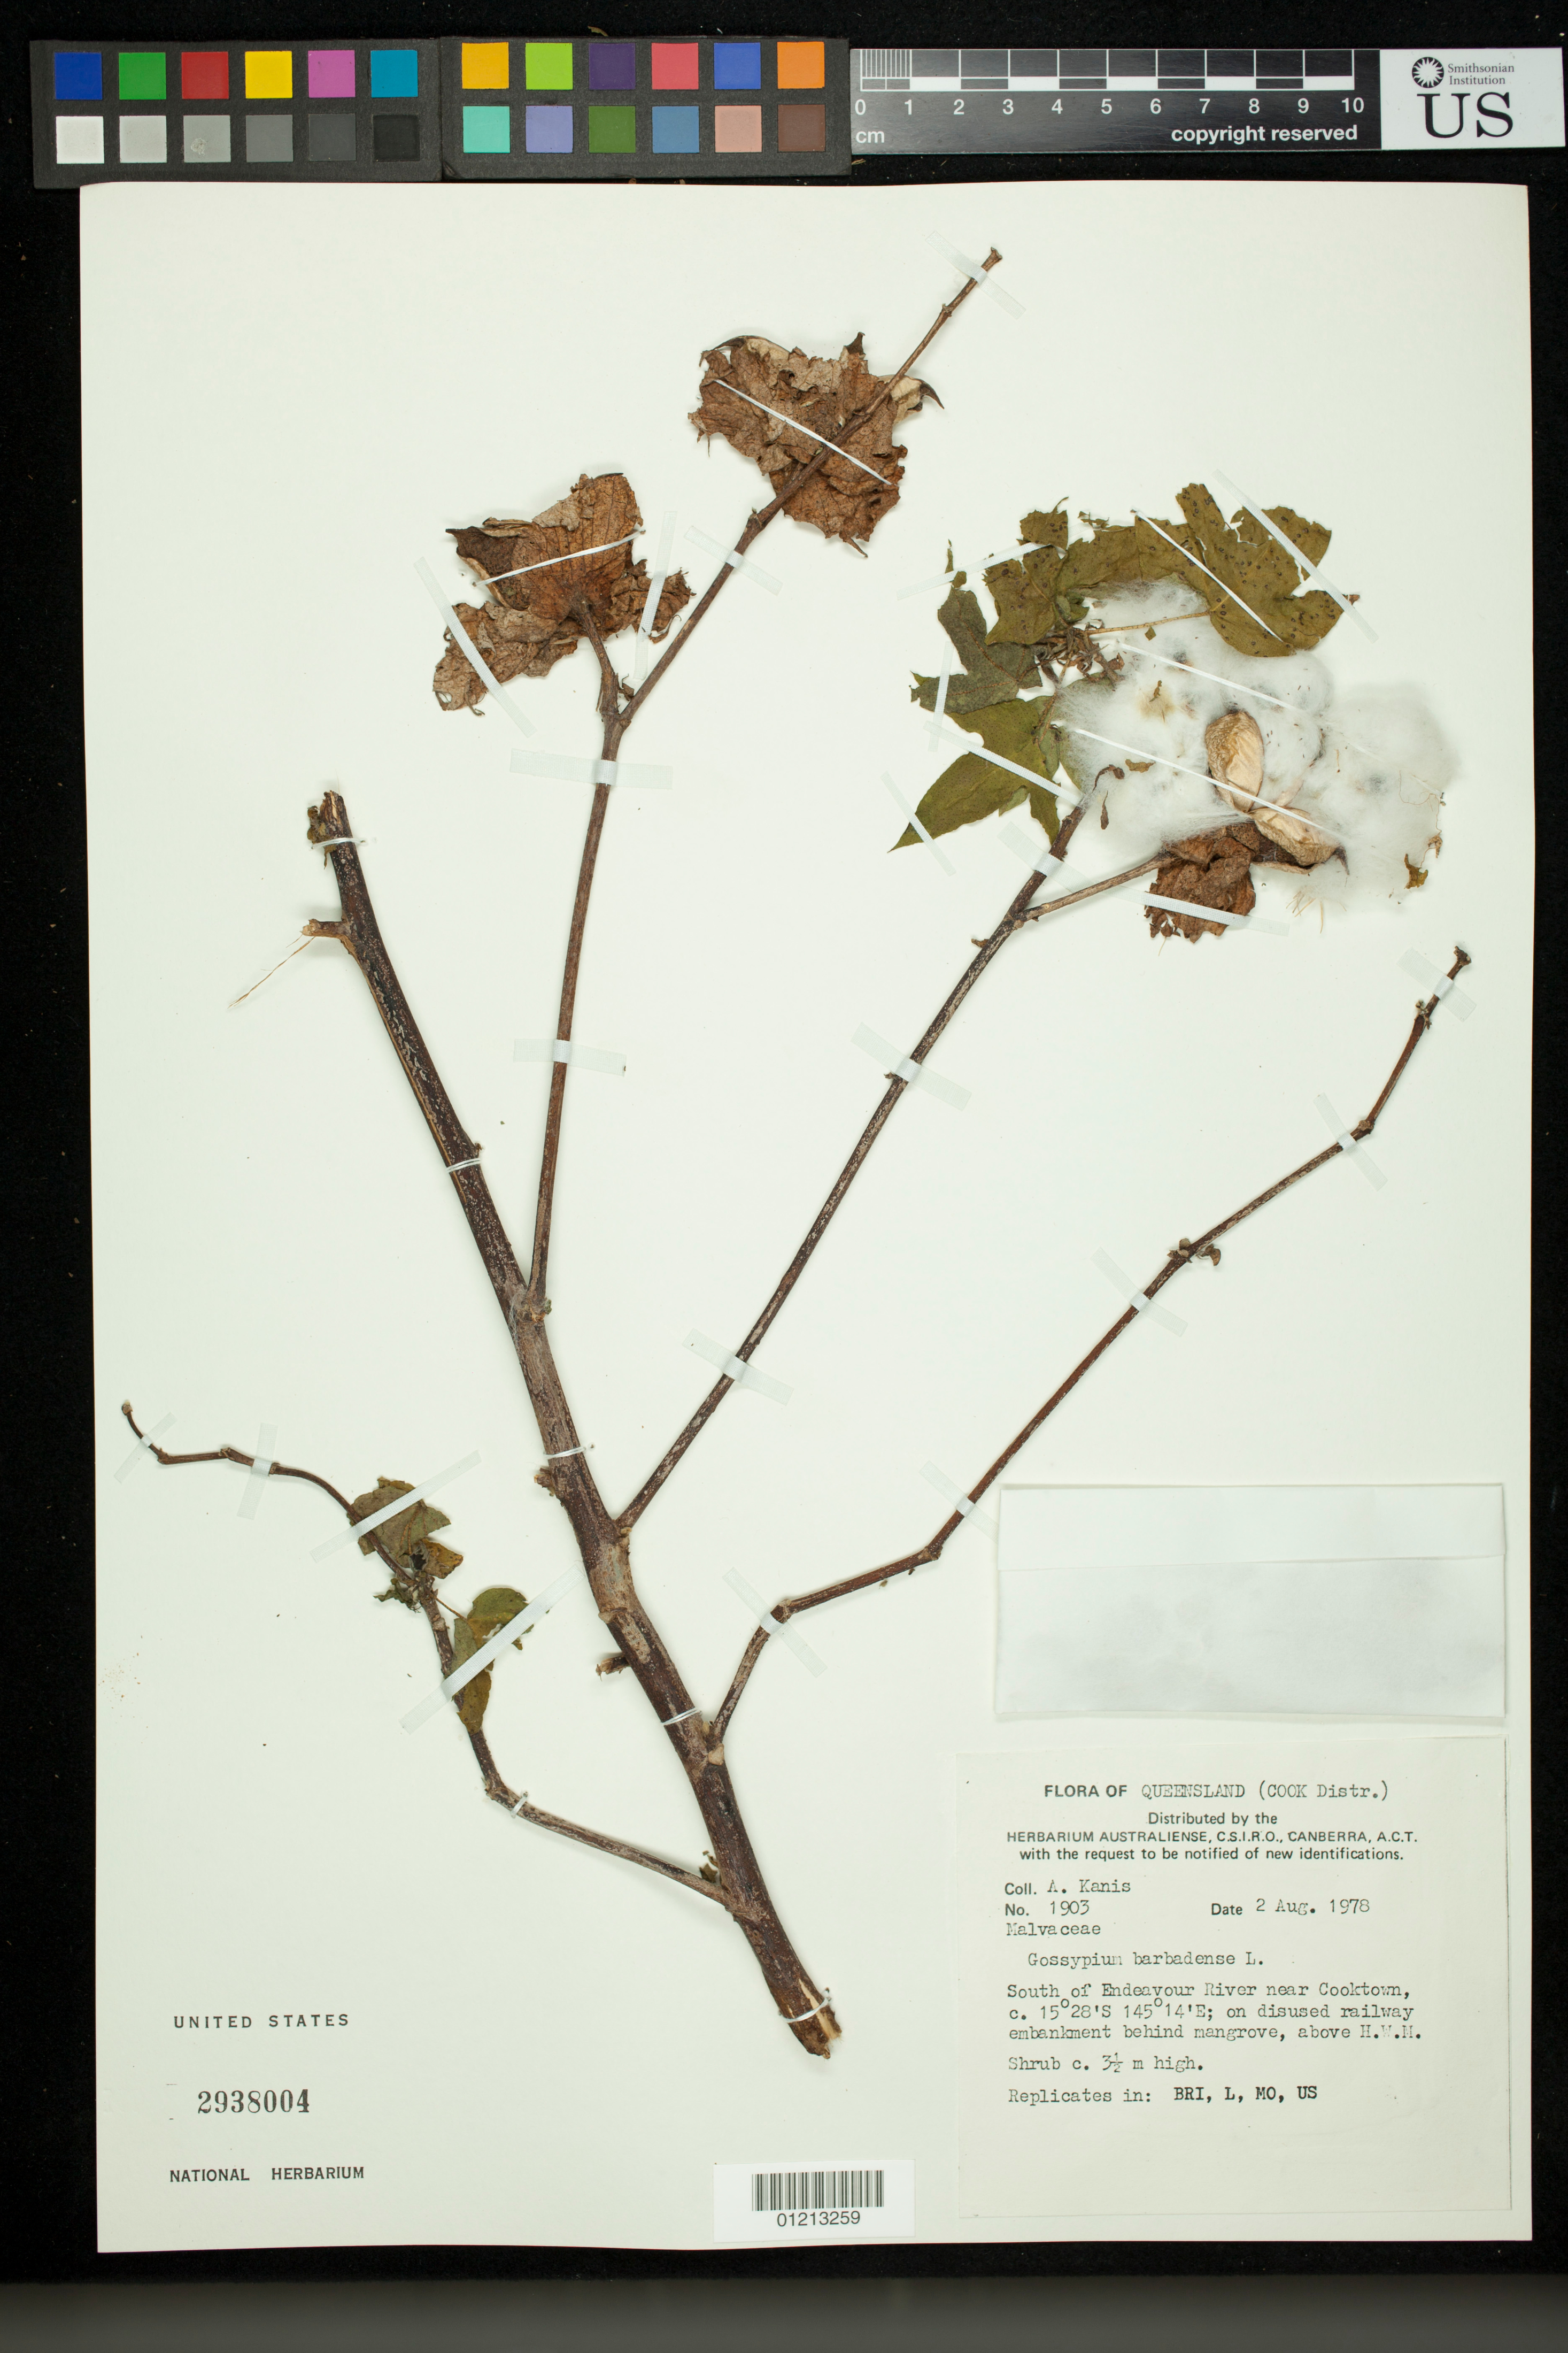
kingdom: Plantae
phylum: Tracheophyta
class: Magnoliopsida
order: Malvales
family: Malvaceae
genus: Gossypium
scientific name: Gossypium barbadense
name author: L.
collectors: A. Kanis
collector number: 1903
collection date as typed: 08 Feb 1978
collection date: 1978-02-08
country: Australia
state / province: Queensland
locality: Queensland (Cook Distr.)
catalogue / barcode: US 2938004